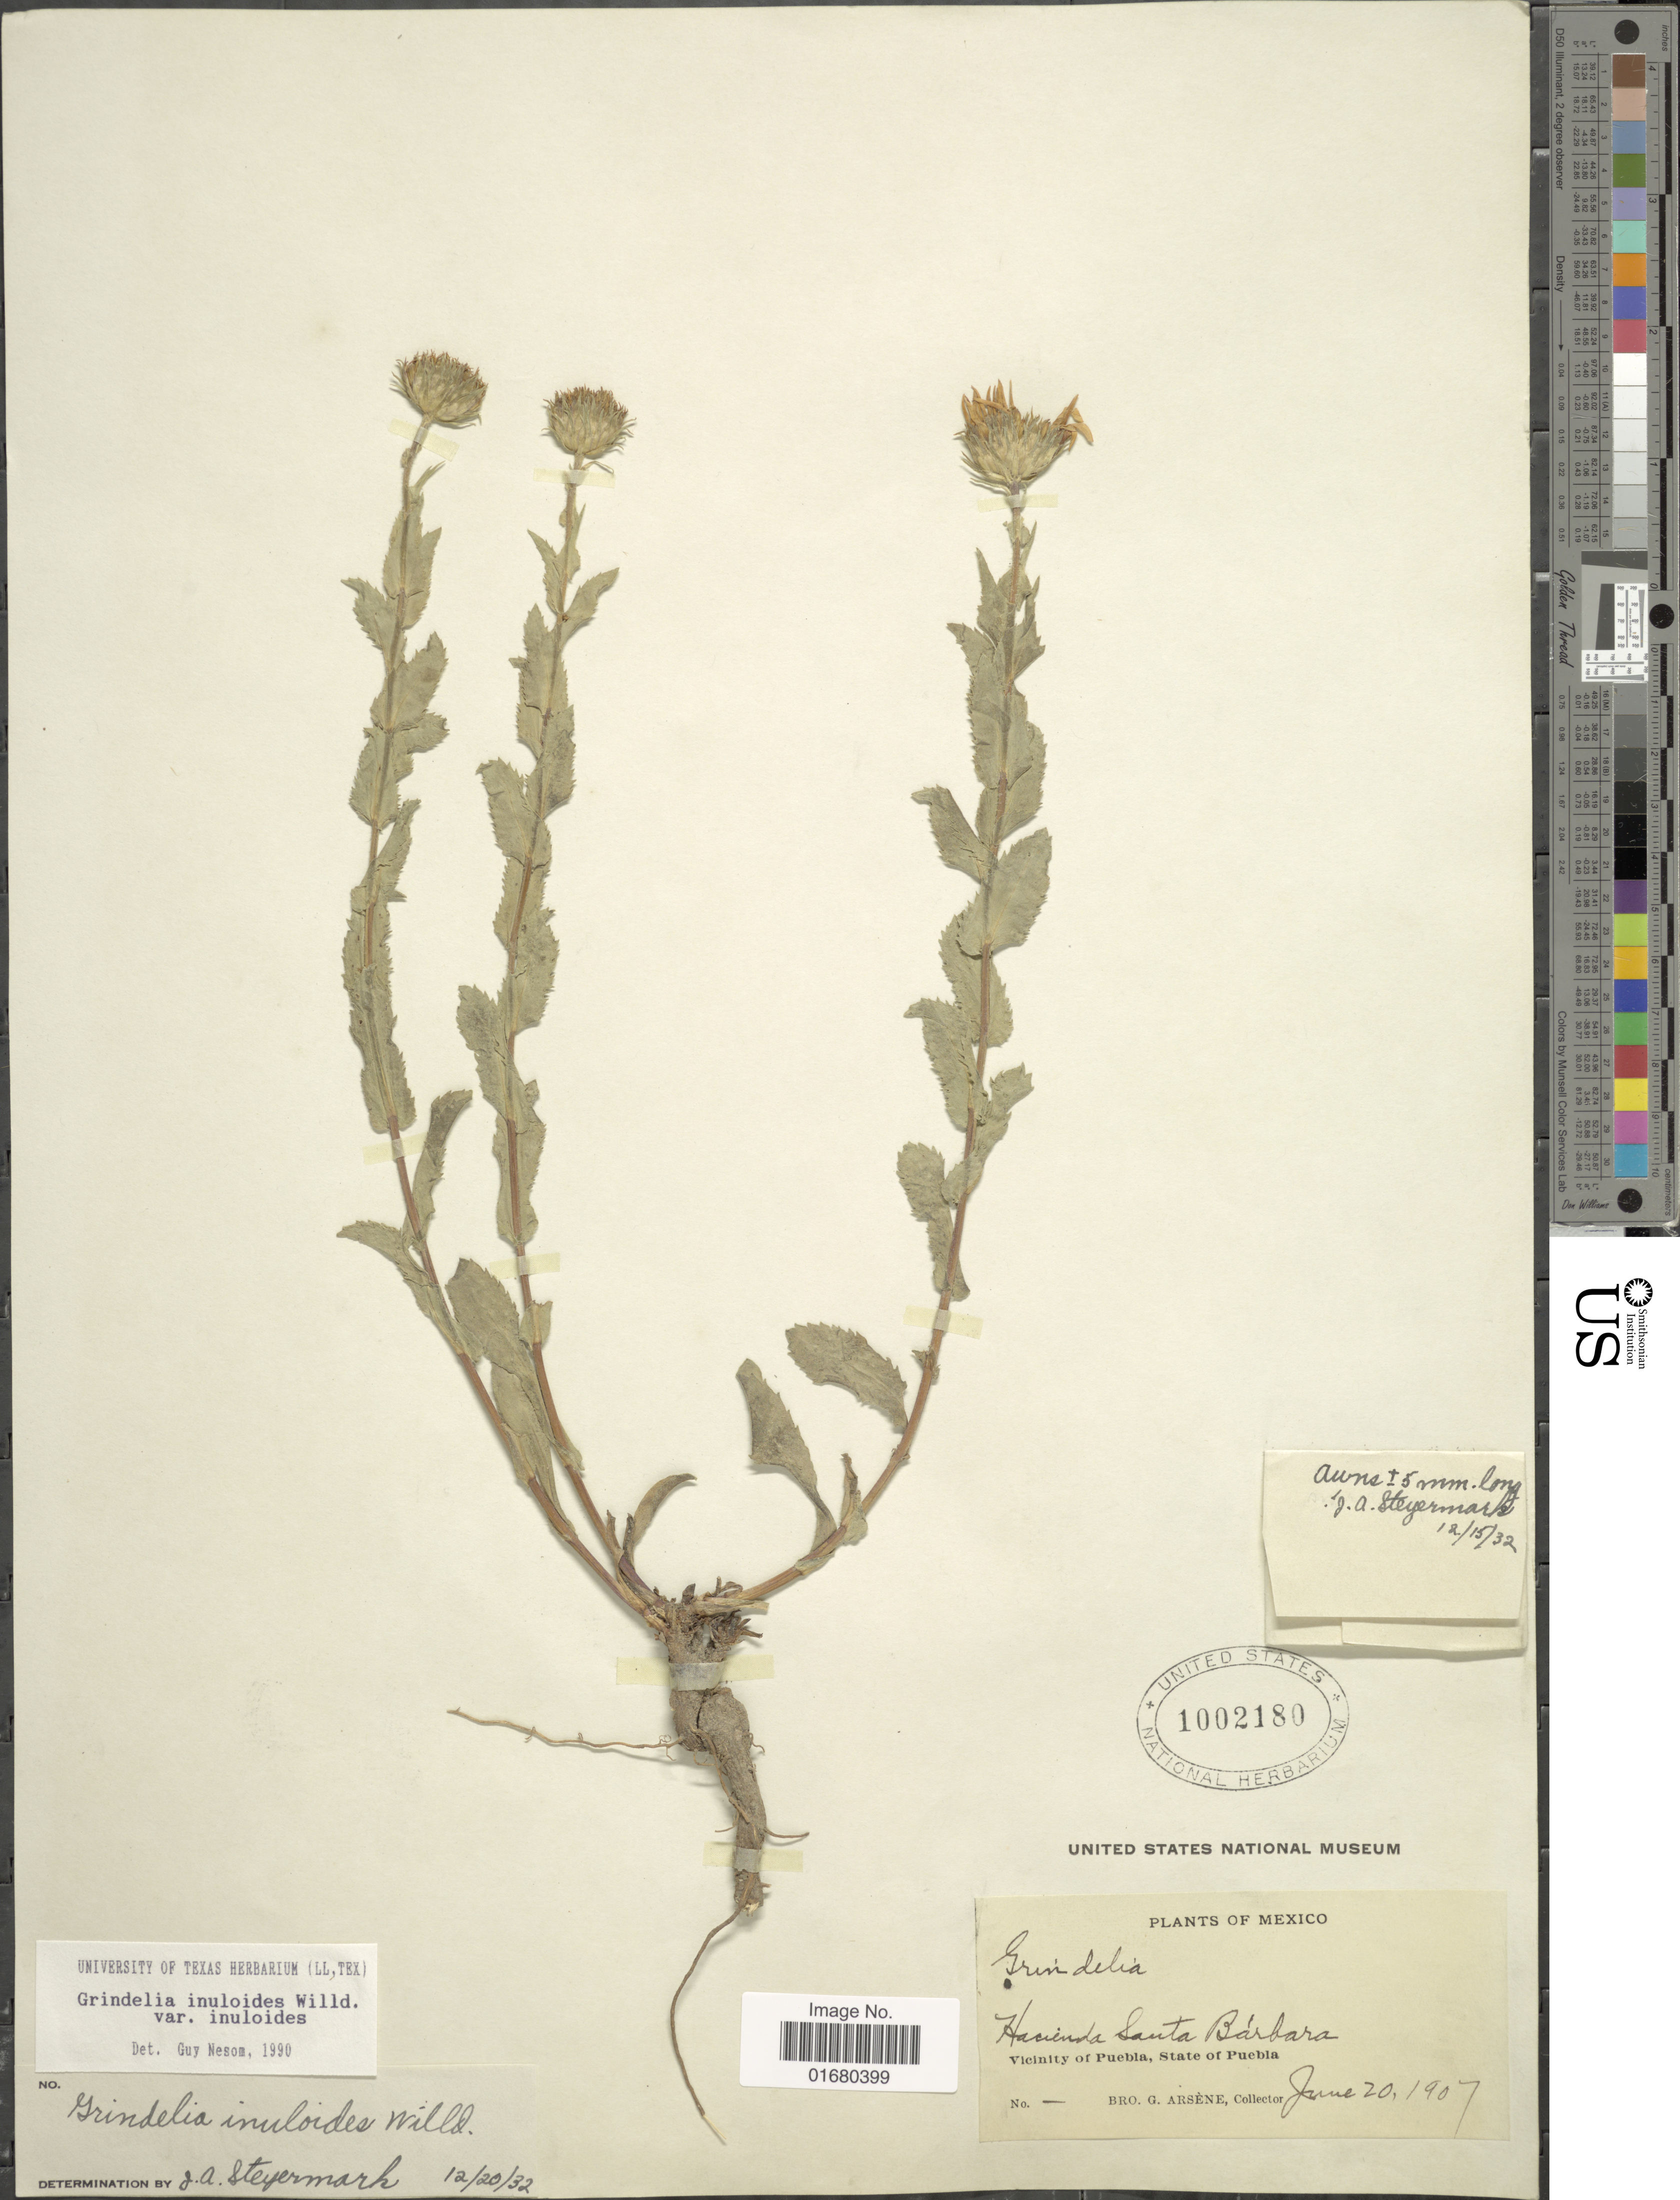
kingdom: Plantae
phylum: Tracheophyta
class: Magnoliopsida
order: Asterales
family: Asteraceae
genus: Grindelia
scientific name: Grindelia inuloides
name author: Willd.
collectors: Bro. G. Arsène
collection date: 1907-06-20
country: Mexico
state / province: Puebla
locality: Hacienda Santa Barbara, Vicinity of Puebla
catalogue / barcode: US 1002180